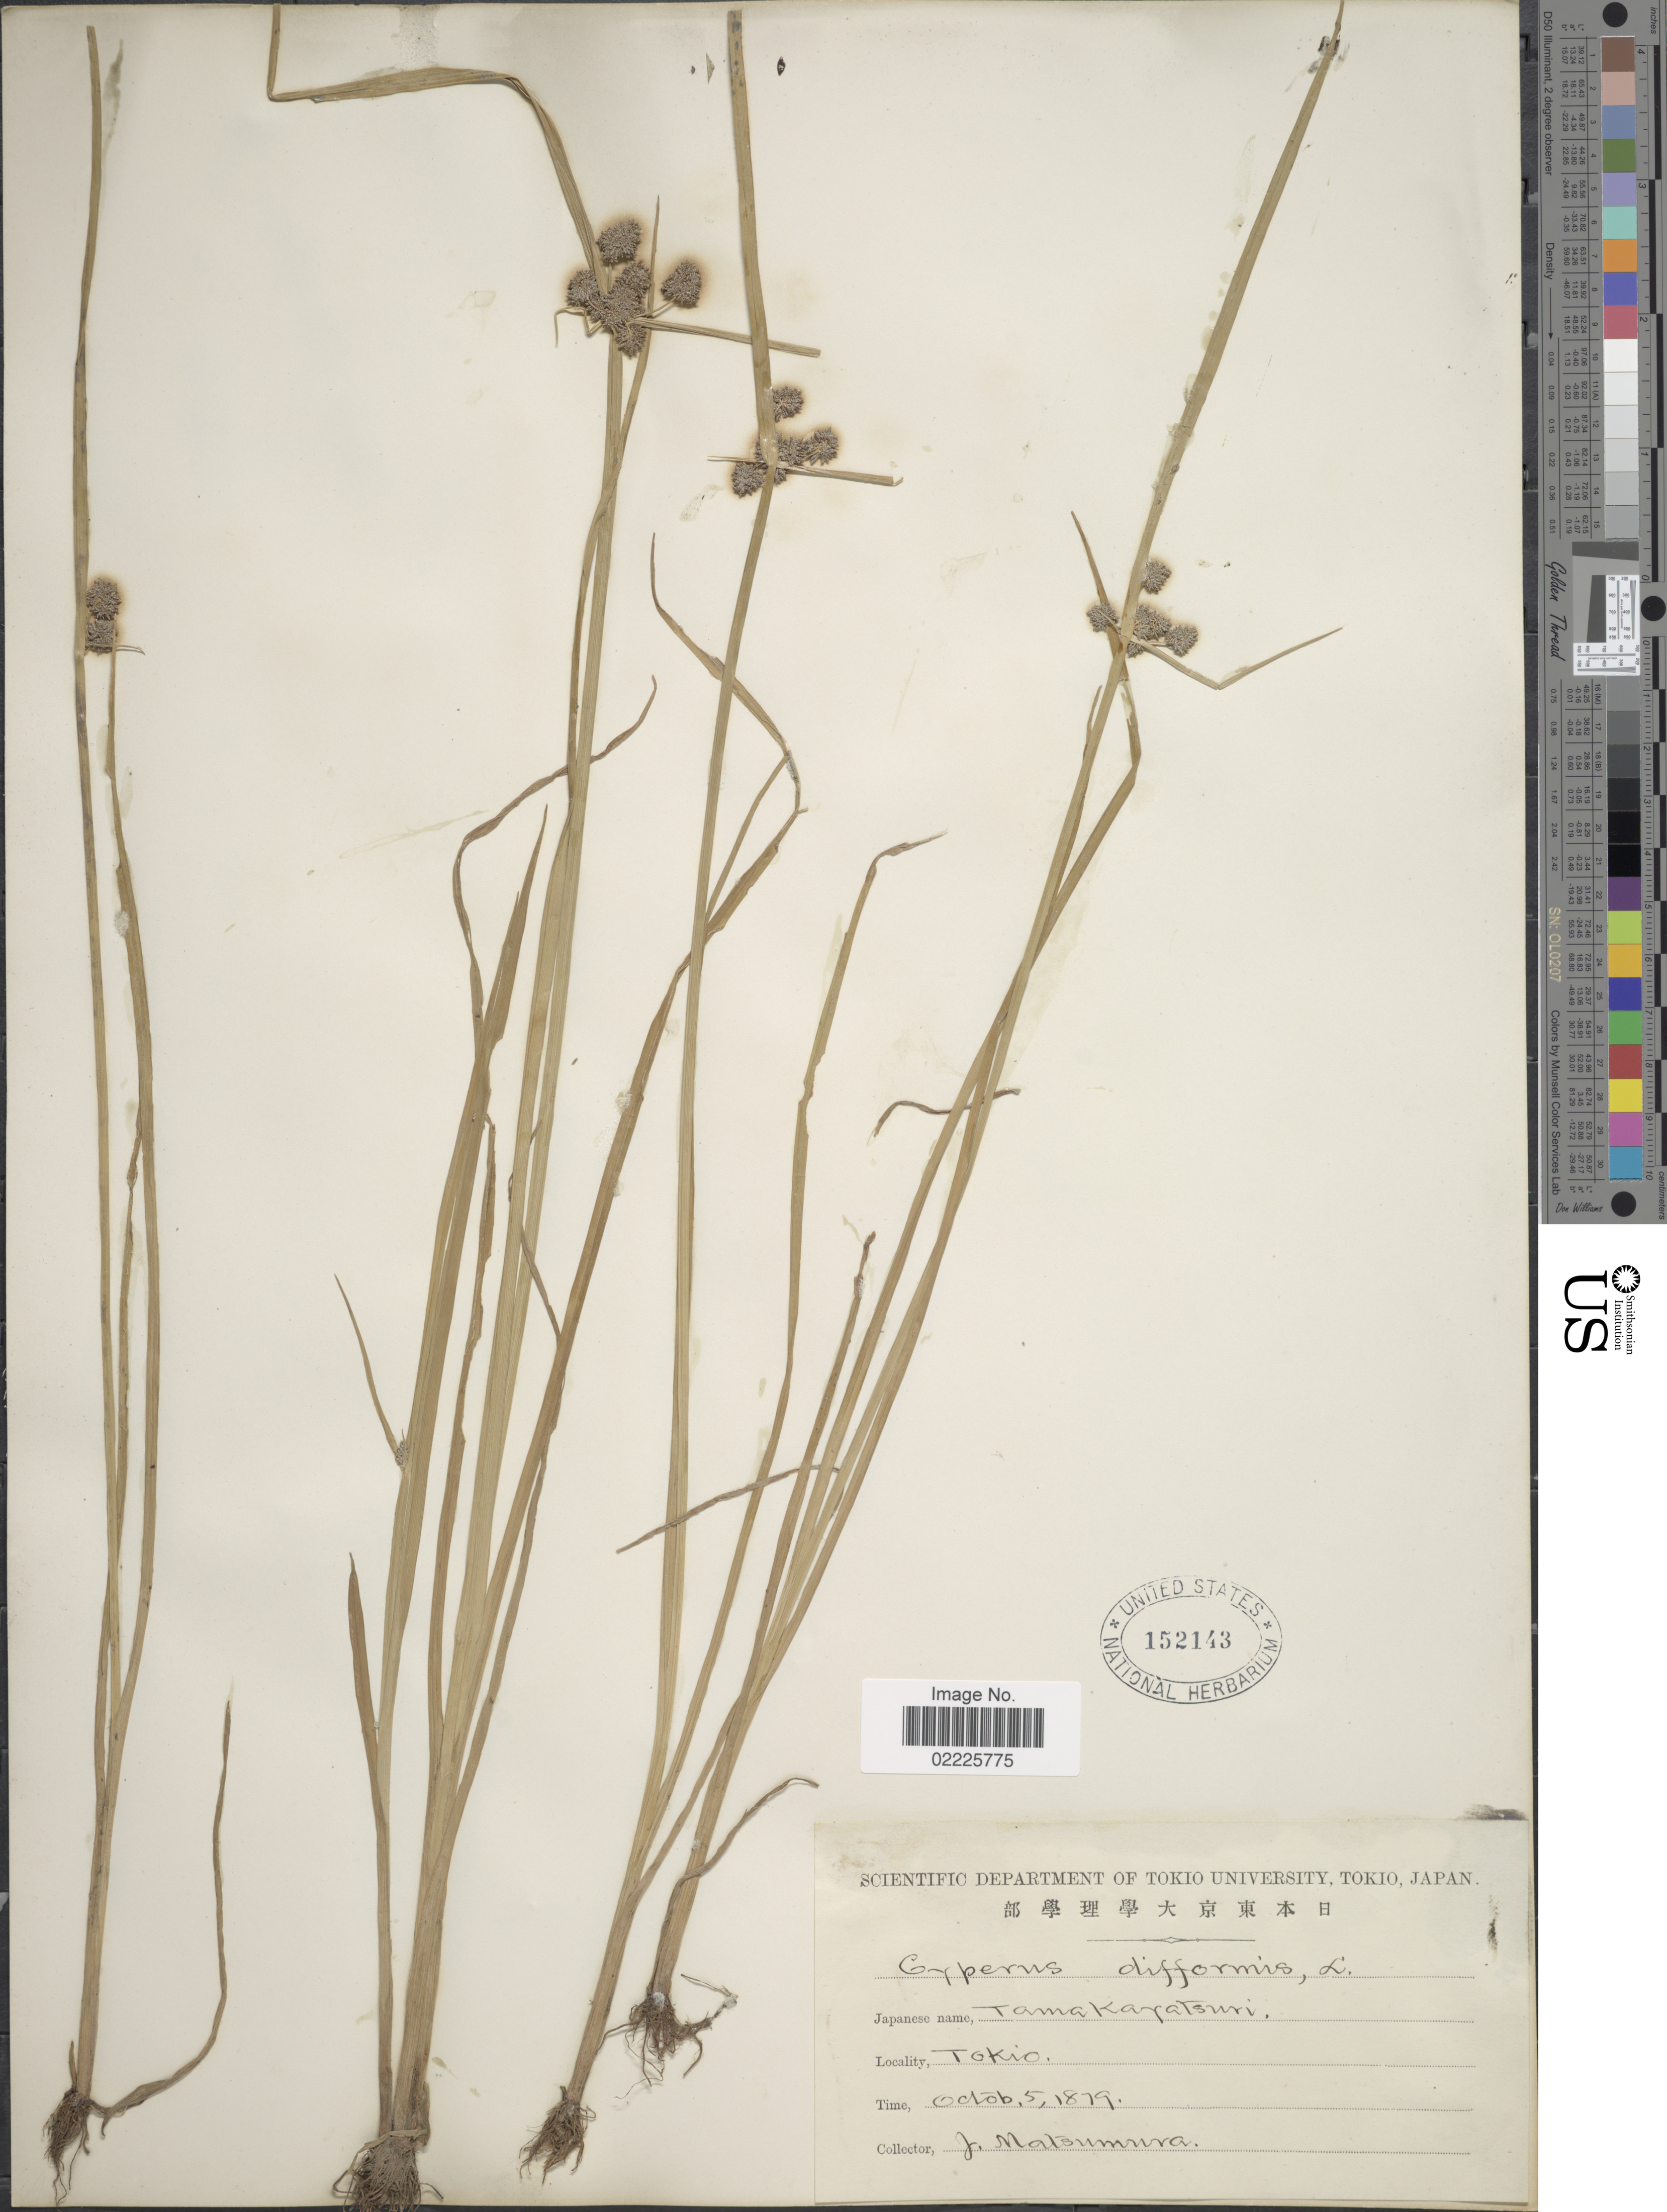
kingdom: Plantae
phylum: Tracheophyta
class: Liliopsida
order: Poales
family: Cyperaceae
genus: Cyperus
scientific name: Cyperus difformis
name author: L.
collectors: J. Matsumura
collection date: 1879-10-05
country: Japan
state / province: Tokyo, Federal City of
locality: Tokio [unsure placement].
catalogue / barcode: US 152143